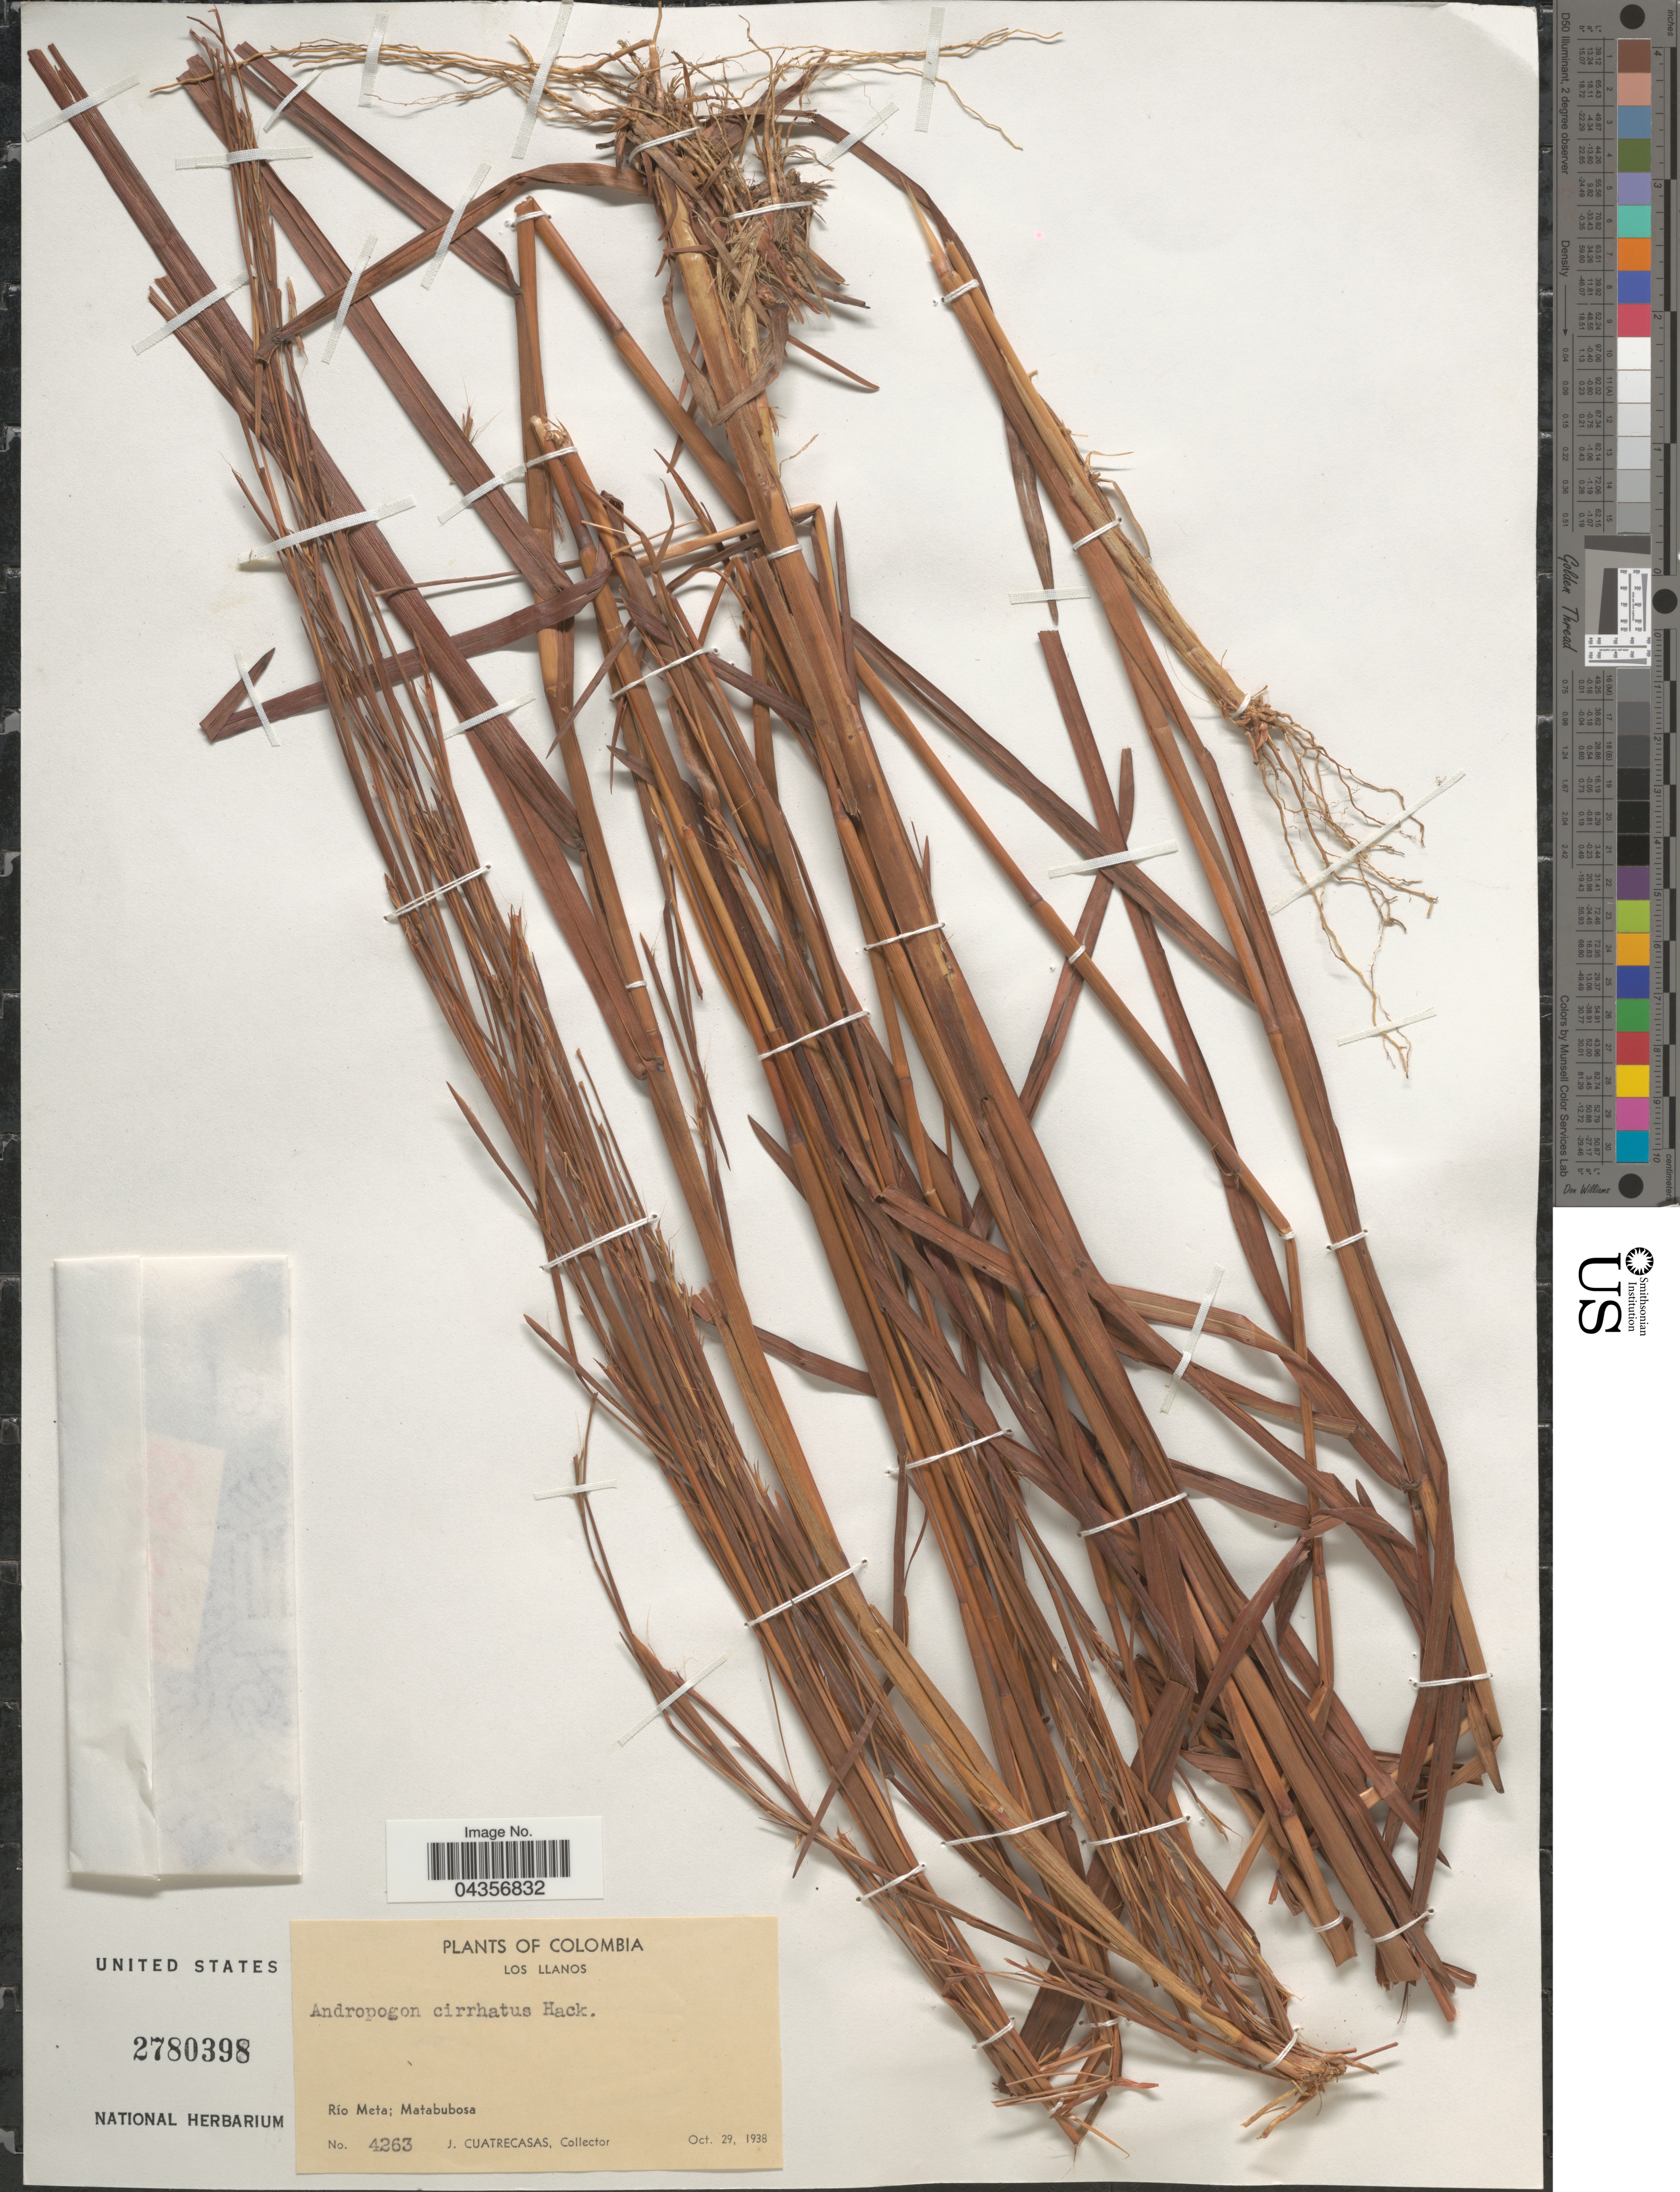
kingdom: Plantae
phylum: Tracheophyta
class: Liliopsida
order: Poales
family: Poaceae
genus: Schizachyrium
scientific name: Schizachyrium sanguineum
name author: (Retz.) Alston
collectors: J. Cuatrecasas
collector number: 4263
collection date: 1938-10-29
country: Colombia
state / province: Meta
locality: Los Llanos. Río Meta; Matabubosa.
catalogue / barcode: US 2780398